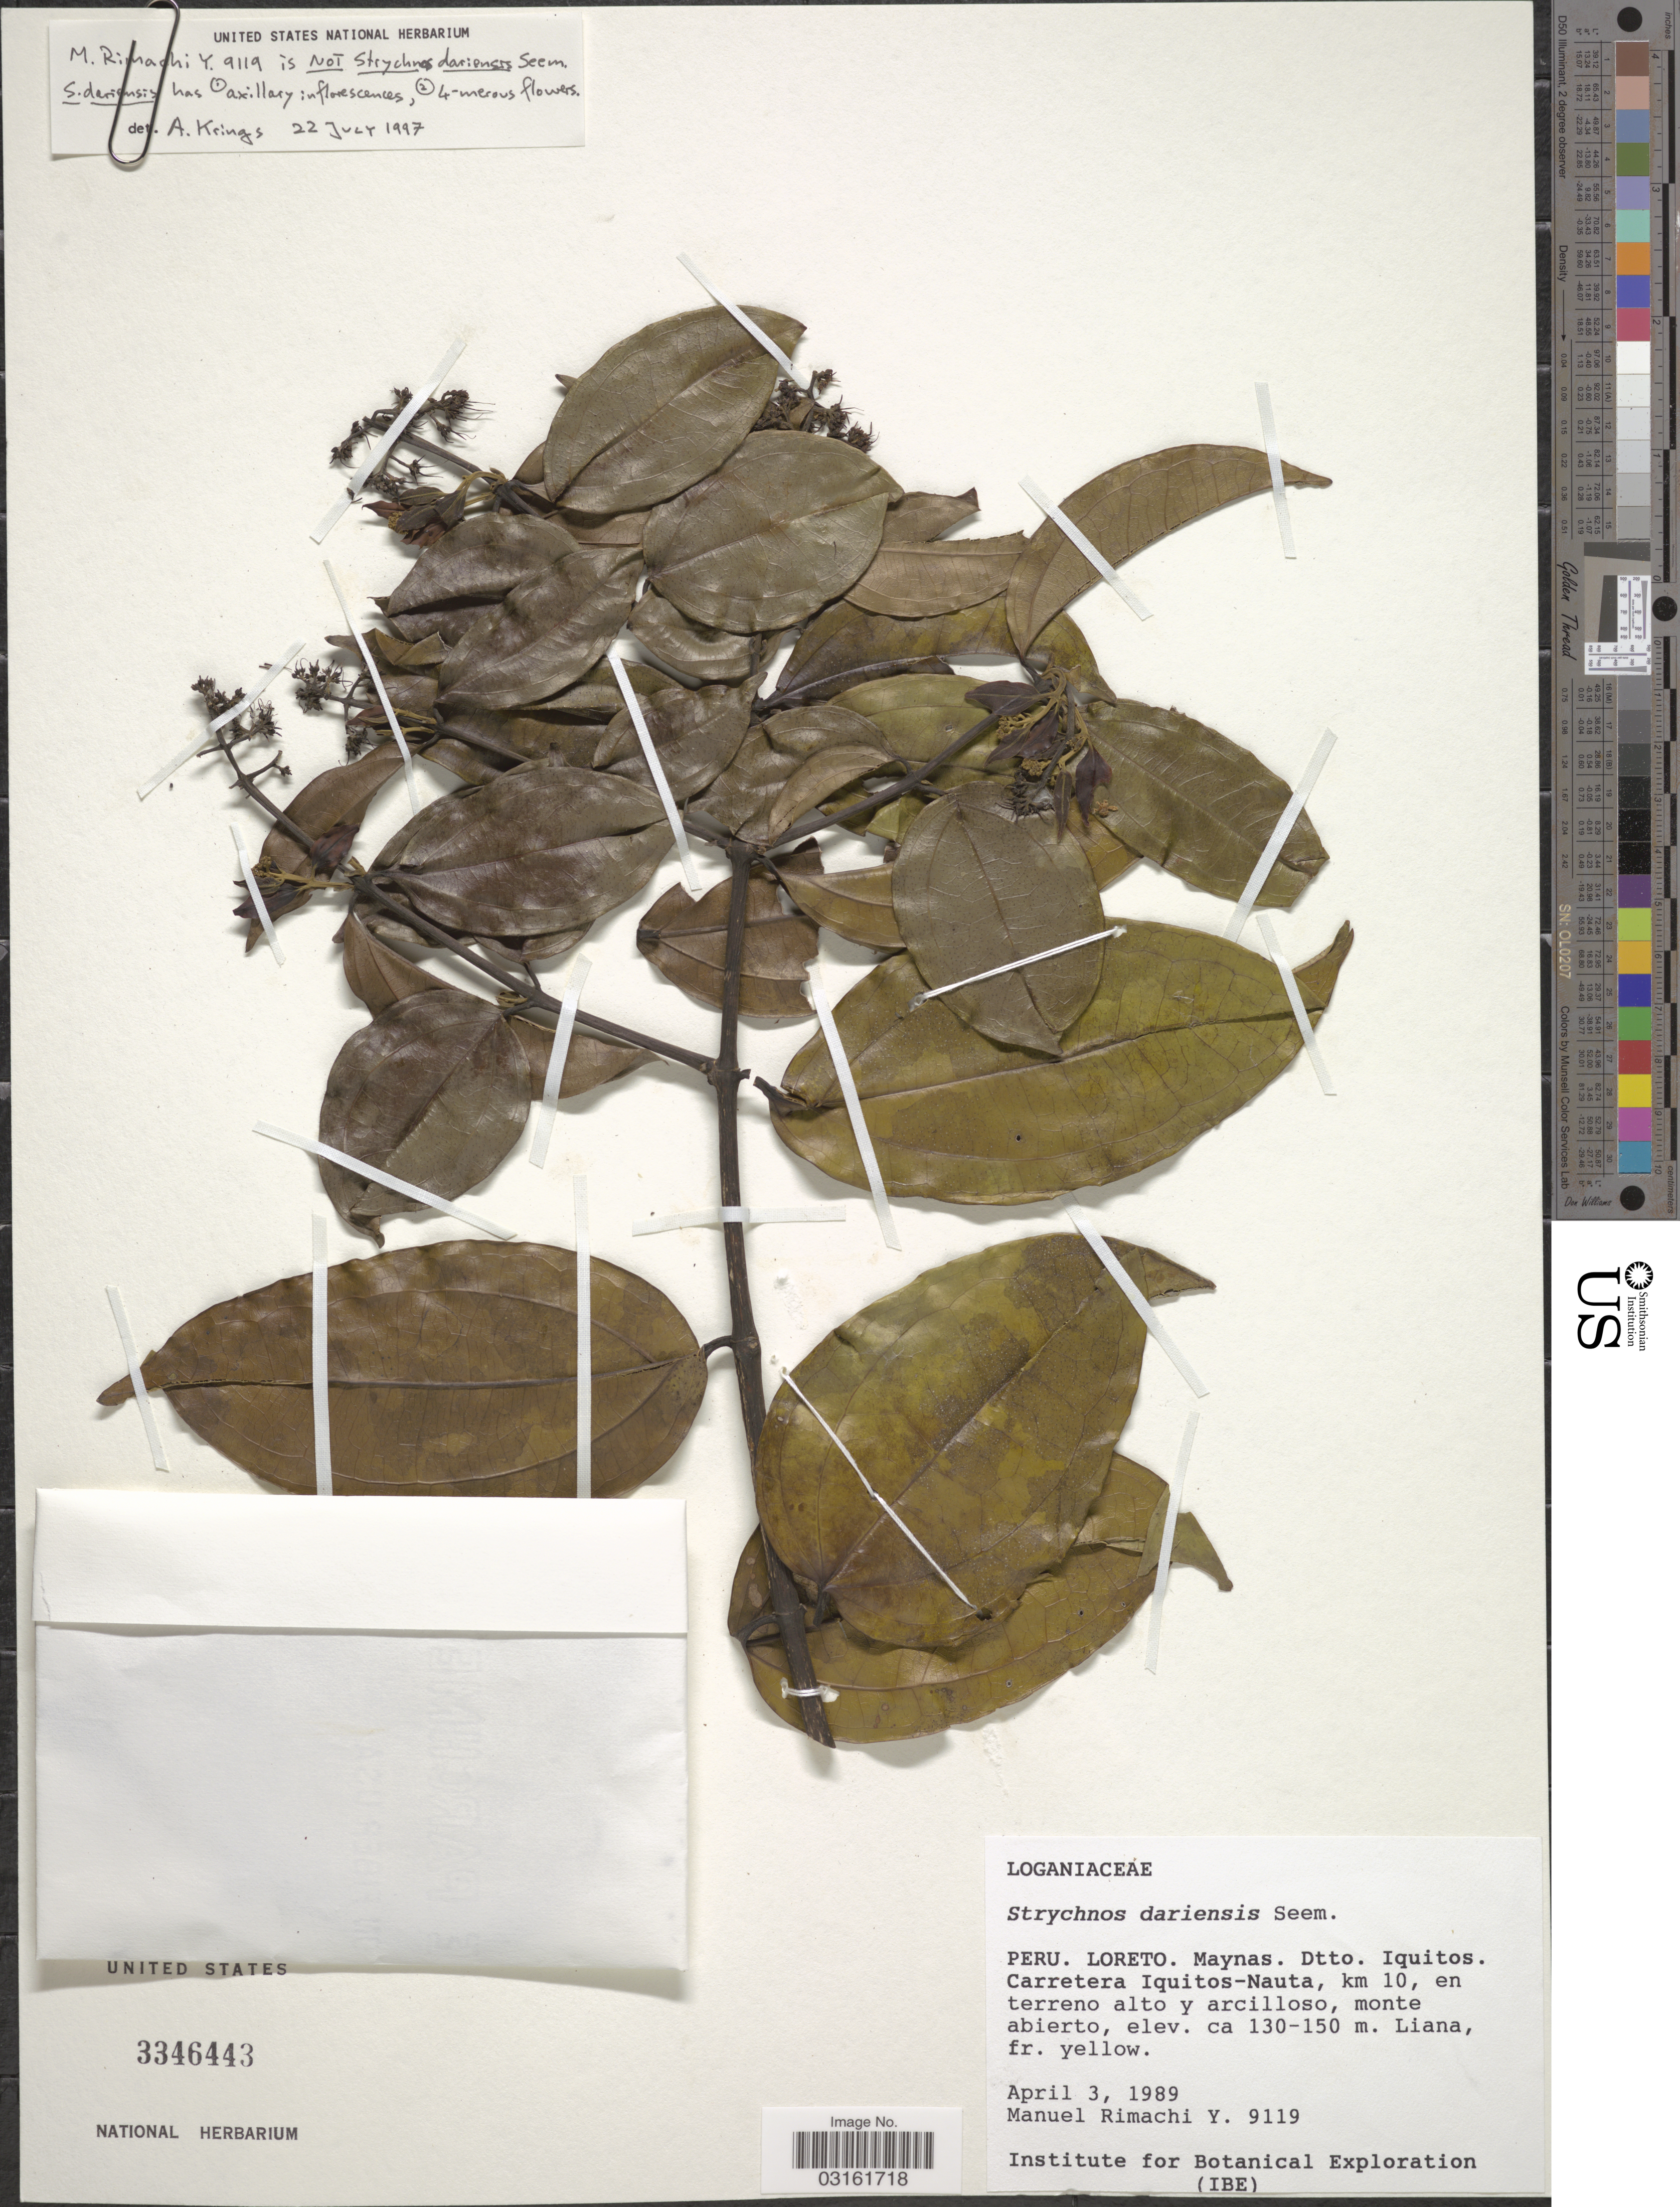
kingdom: Plantae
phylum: Tracheophyta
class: Magnoliopsida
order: Gentianales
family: Loganiaceae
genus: Strychnos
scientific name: Strychnos sp.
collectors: M. Rimachi Y.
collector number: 9119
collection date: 1989-04-03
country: Peru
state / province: Loreto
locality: Maynas. Dtto. Iquitos. Carretera Iquitos-Nauta, km 10, en terreno alto y arcilloso, monte abierto.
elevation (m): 130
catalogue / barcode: US 3346443